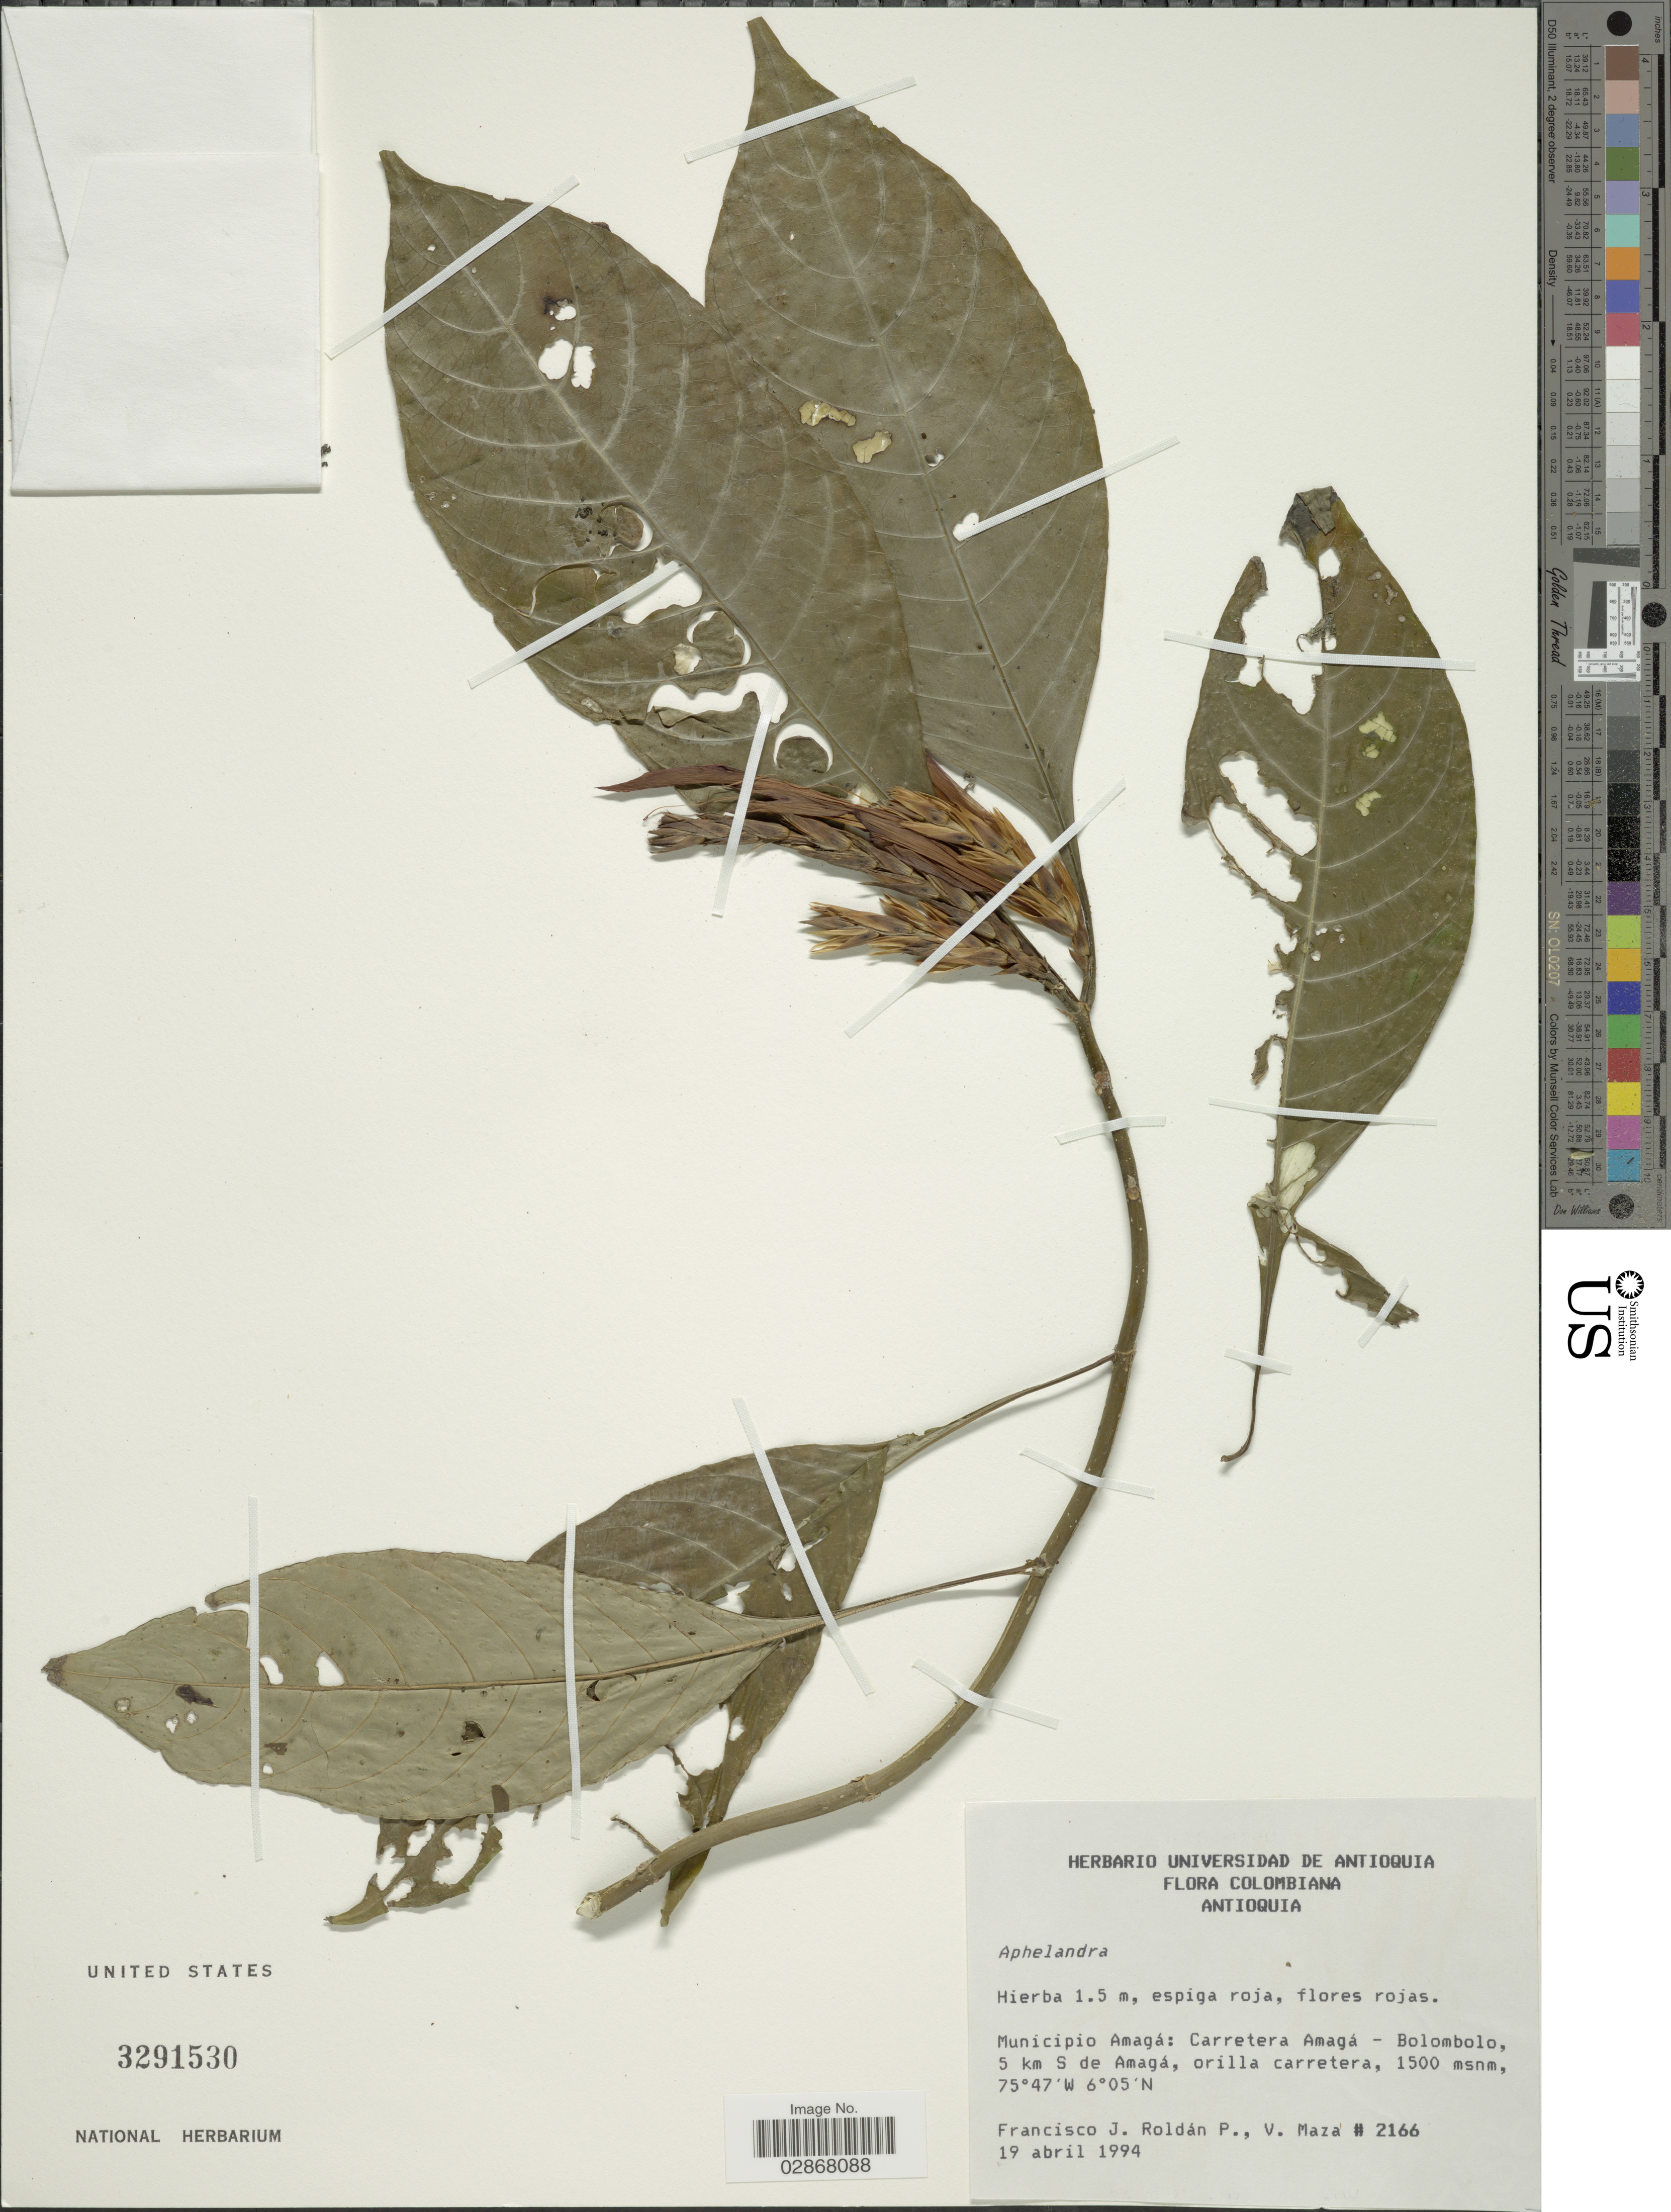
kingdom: Plantae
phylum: Tracheophyta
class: Magnoliopsida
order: Lamiales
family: Acanthaceae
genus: Aphelandra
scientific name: Aphelandra sp.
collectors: F. J. Roldán & V. Maza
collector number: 2166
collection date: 1994-04-19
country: Colombia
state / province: Antioquia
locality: Municipio Amagá: Carretera Amagá-Bolombolo, 5 km S de Amagá, orilla carretera.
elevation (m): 1500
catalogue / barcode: US 3291530